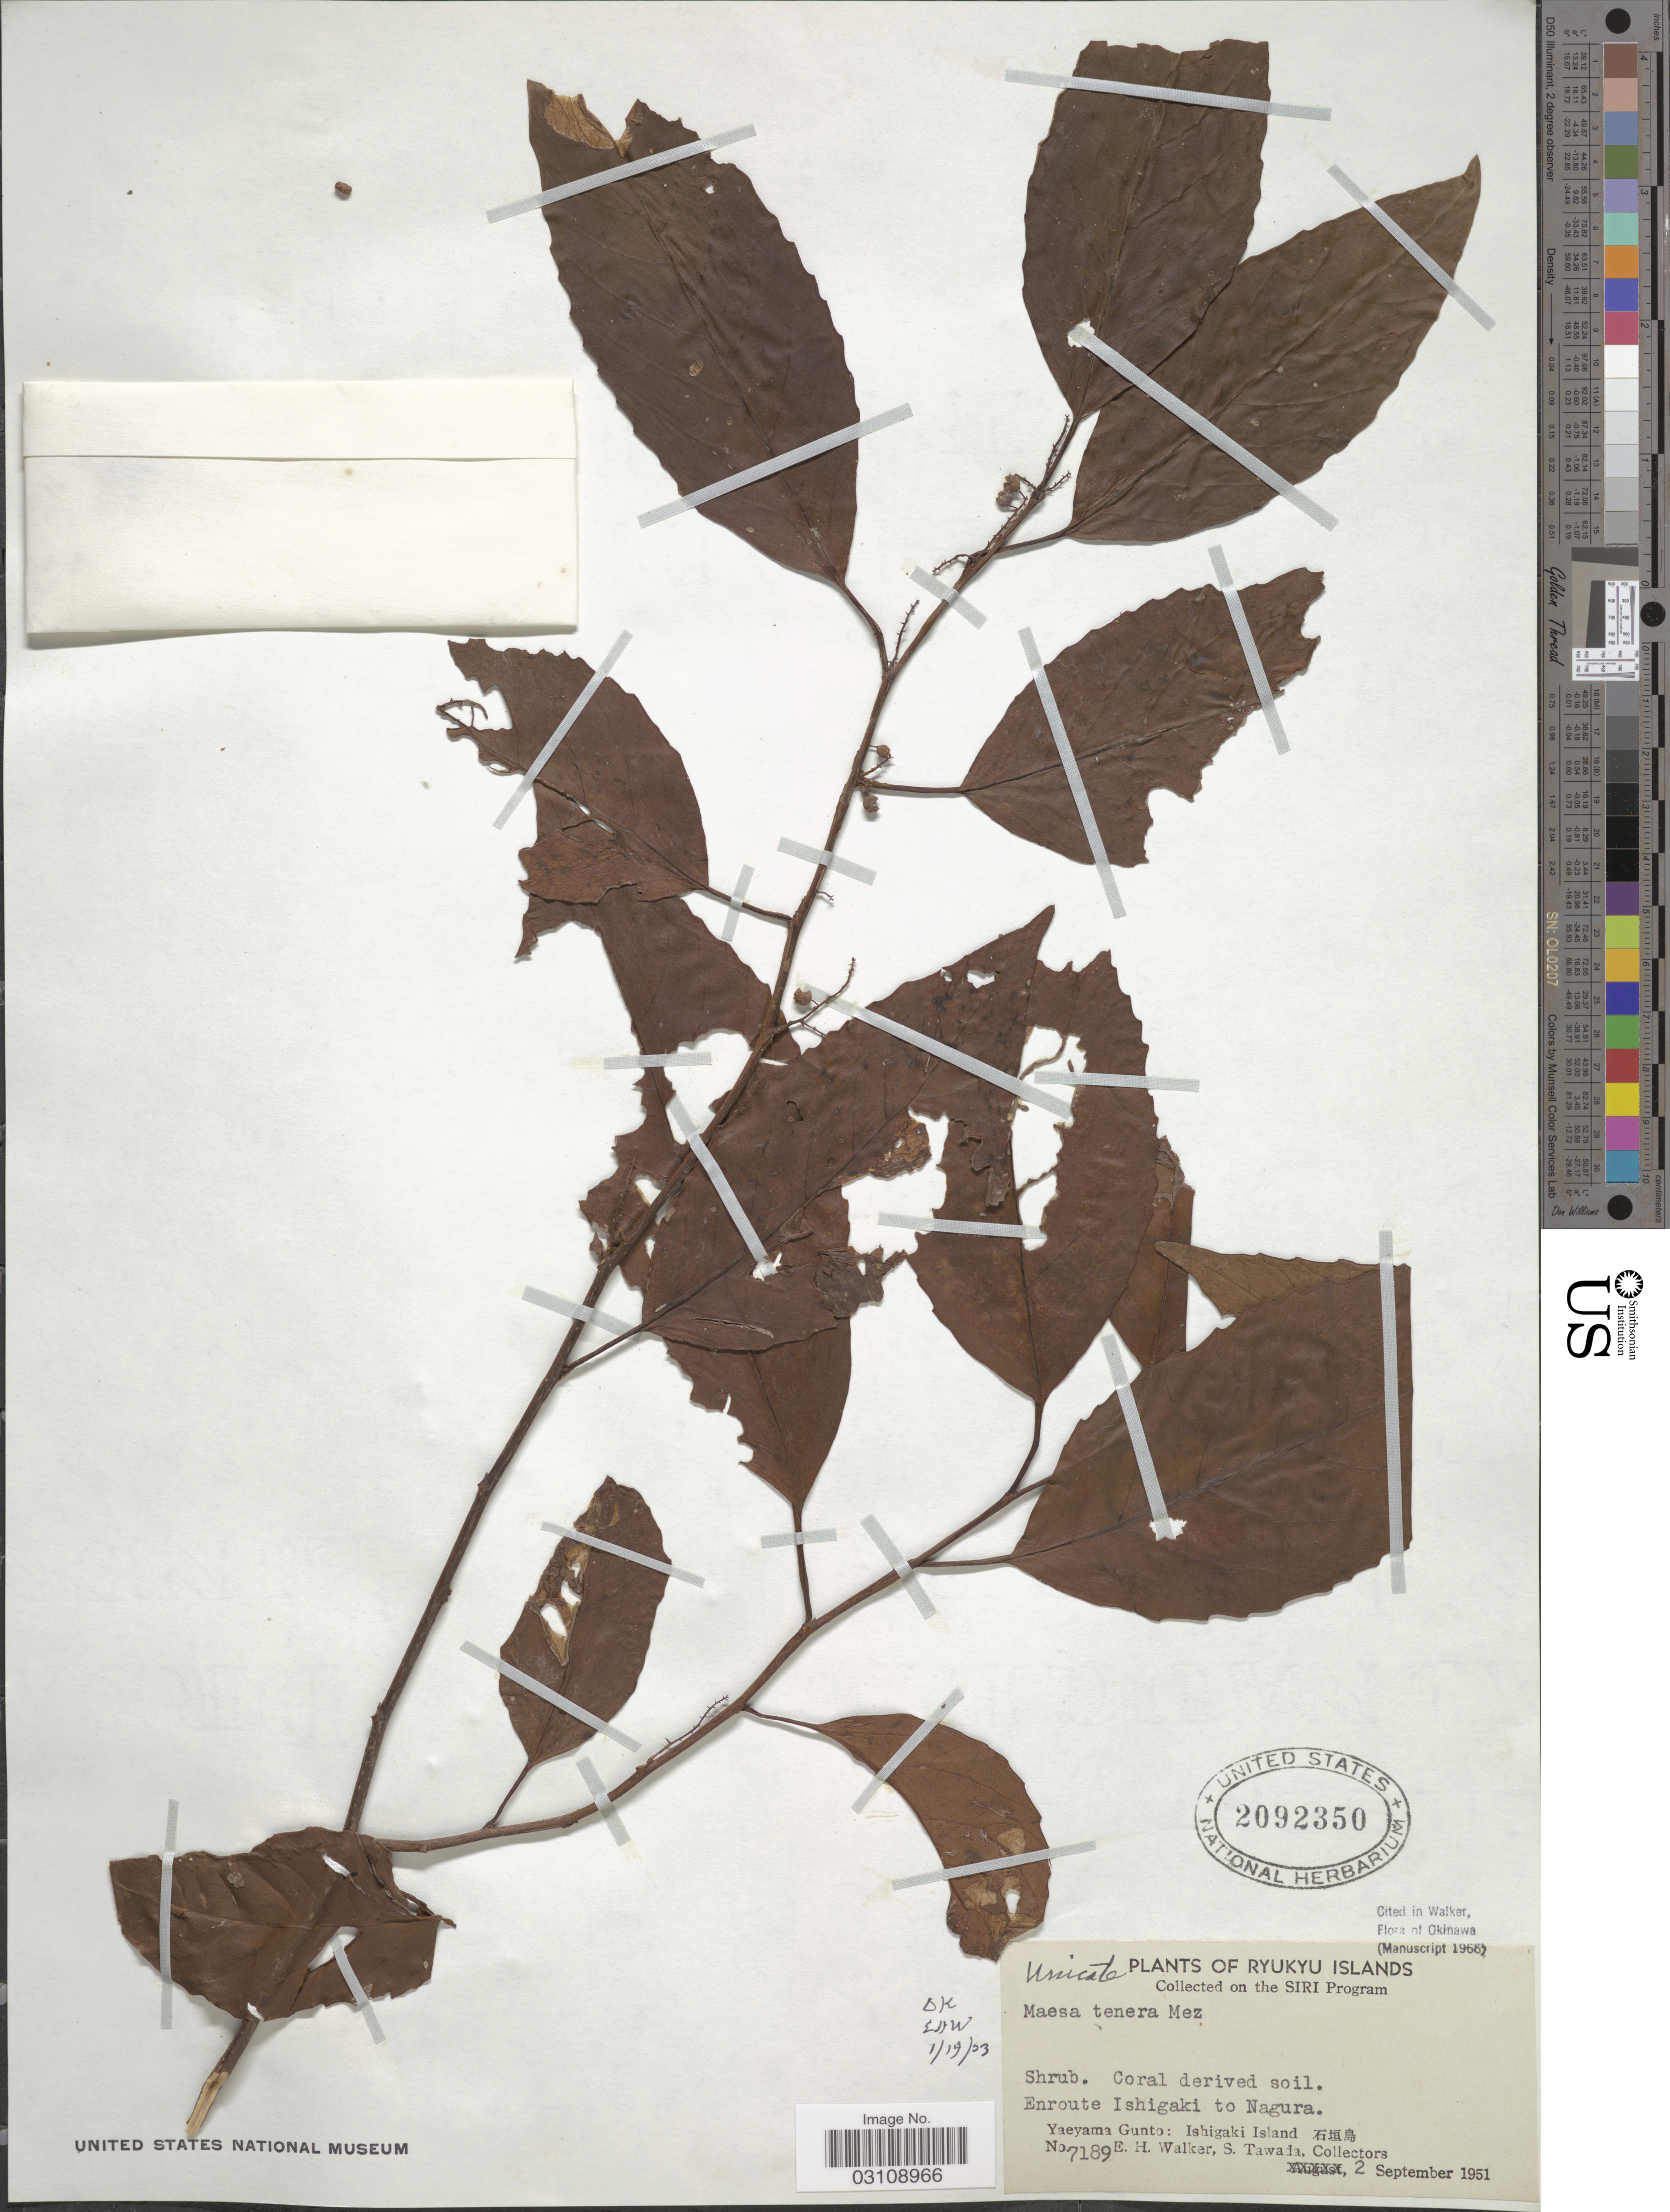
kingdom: Plantae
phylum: Tracheophyta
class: Magnoliopsida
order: Ericales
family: Primulaceae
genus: Maesa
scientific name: Maesa tenera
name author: Mez in Engl.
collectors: E. H. Walker & S. Tawada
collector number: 7189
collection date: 1951-09-02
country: Japan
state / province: Okinawa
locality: Ryukyu Islands. Enroute Ishigaki to Nagura. Yaeyama Gunto: Ishigaki Island.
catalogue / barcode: US 2092350